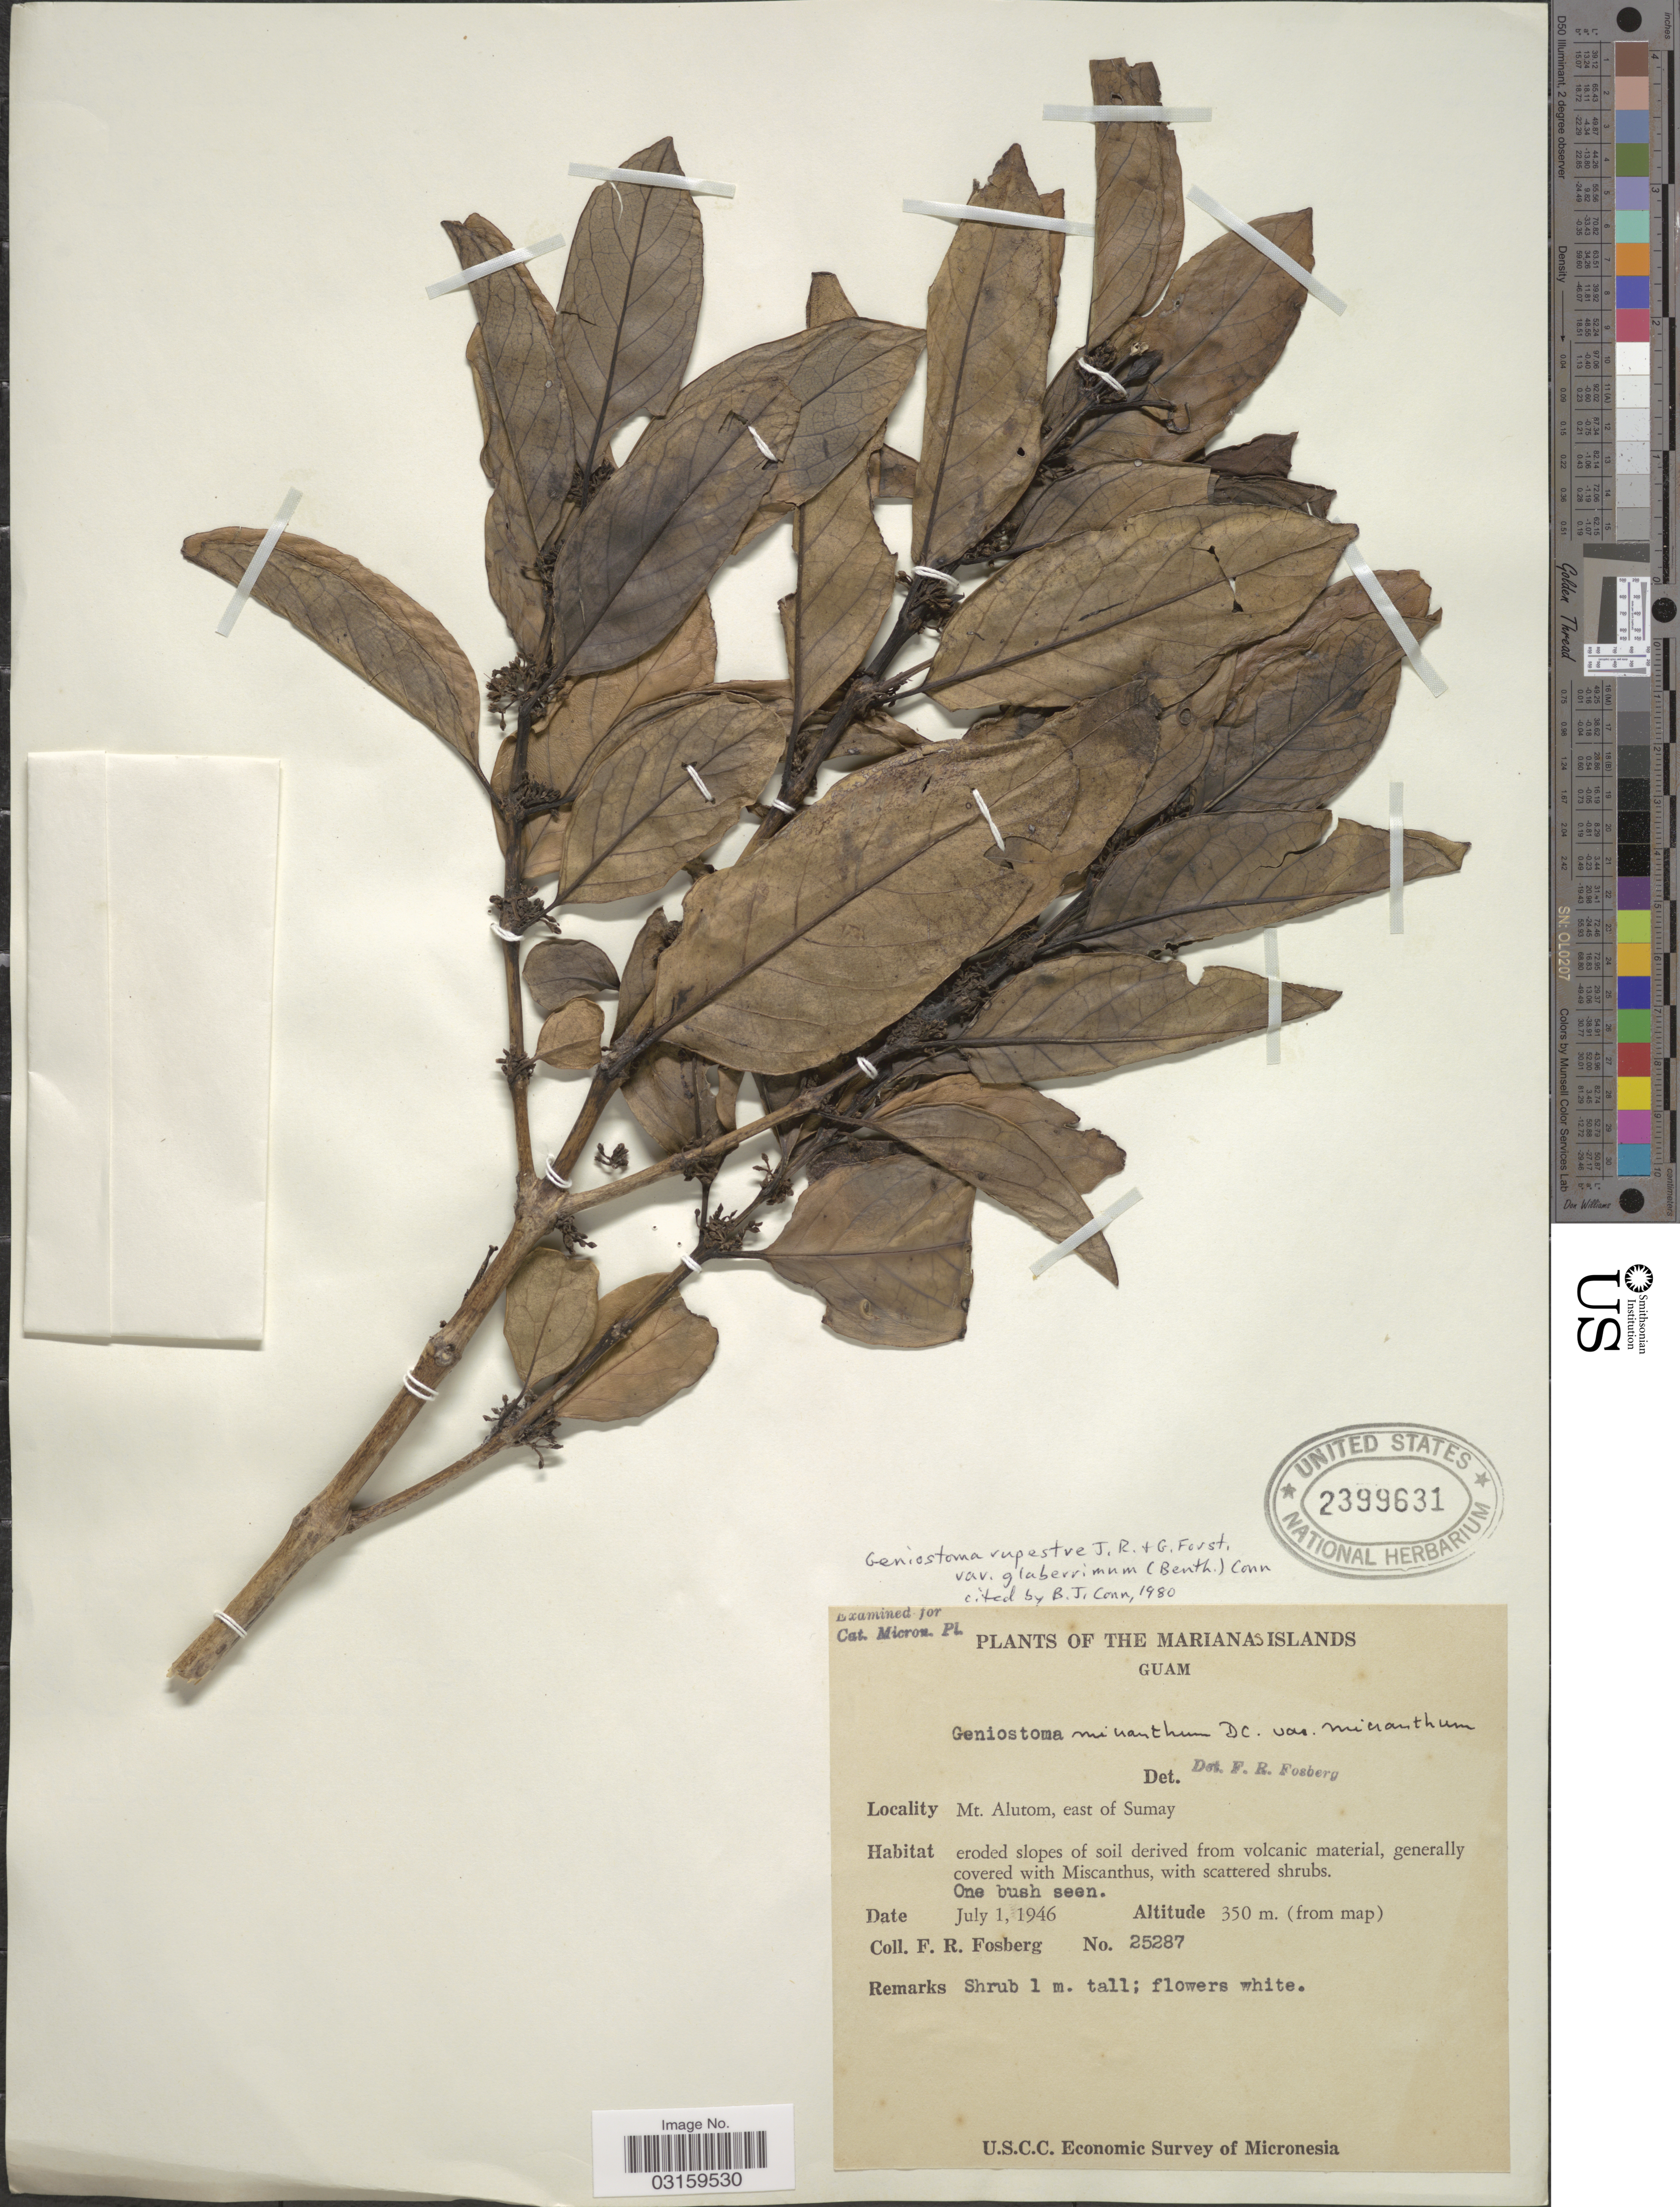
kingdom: Plantae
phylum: Tracheophyta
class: Magnoliopsida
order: Gentianales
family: Loganiaceae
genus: Geniostoma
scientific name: Geniostoma rupestre var. glaberrimum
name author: J.R. Forst. & G. Forst.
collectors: F. R. Fosberg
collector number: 25287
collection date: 1946-07-01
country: Guam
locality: Marianas Islands. Mt. Alutom, east of Sumay.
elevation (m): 350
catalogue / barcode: US 2399631